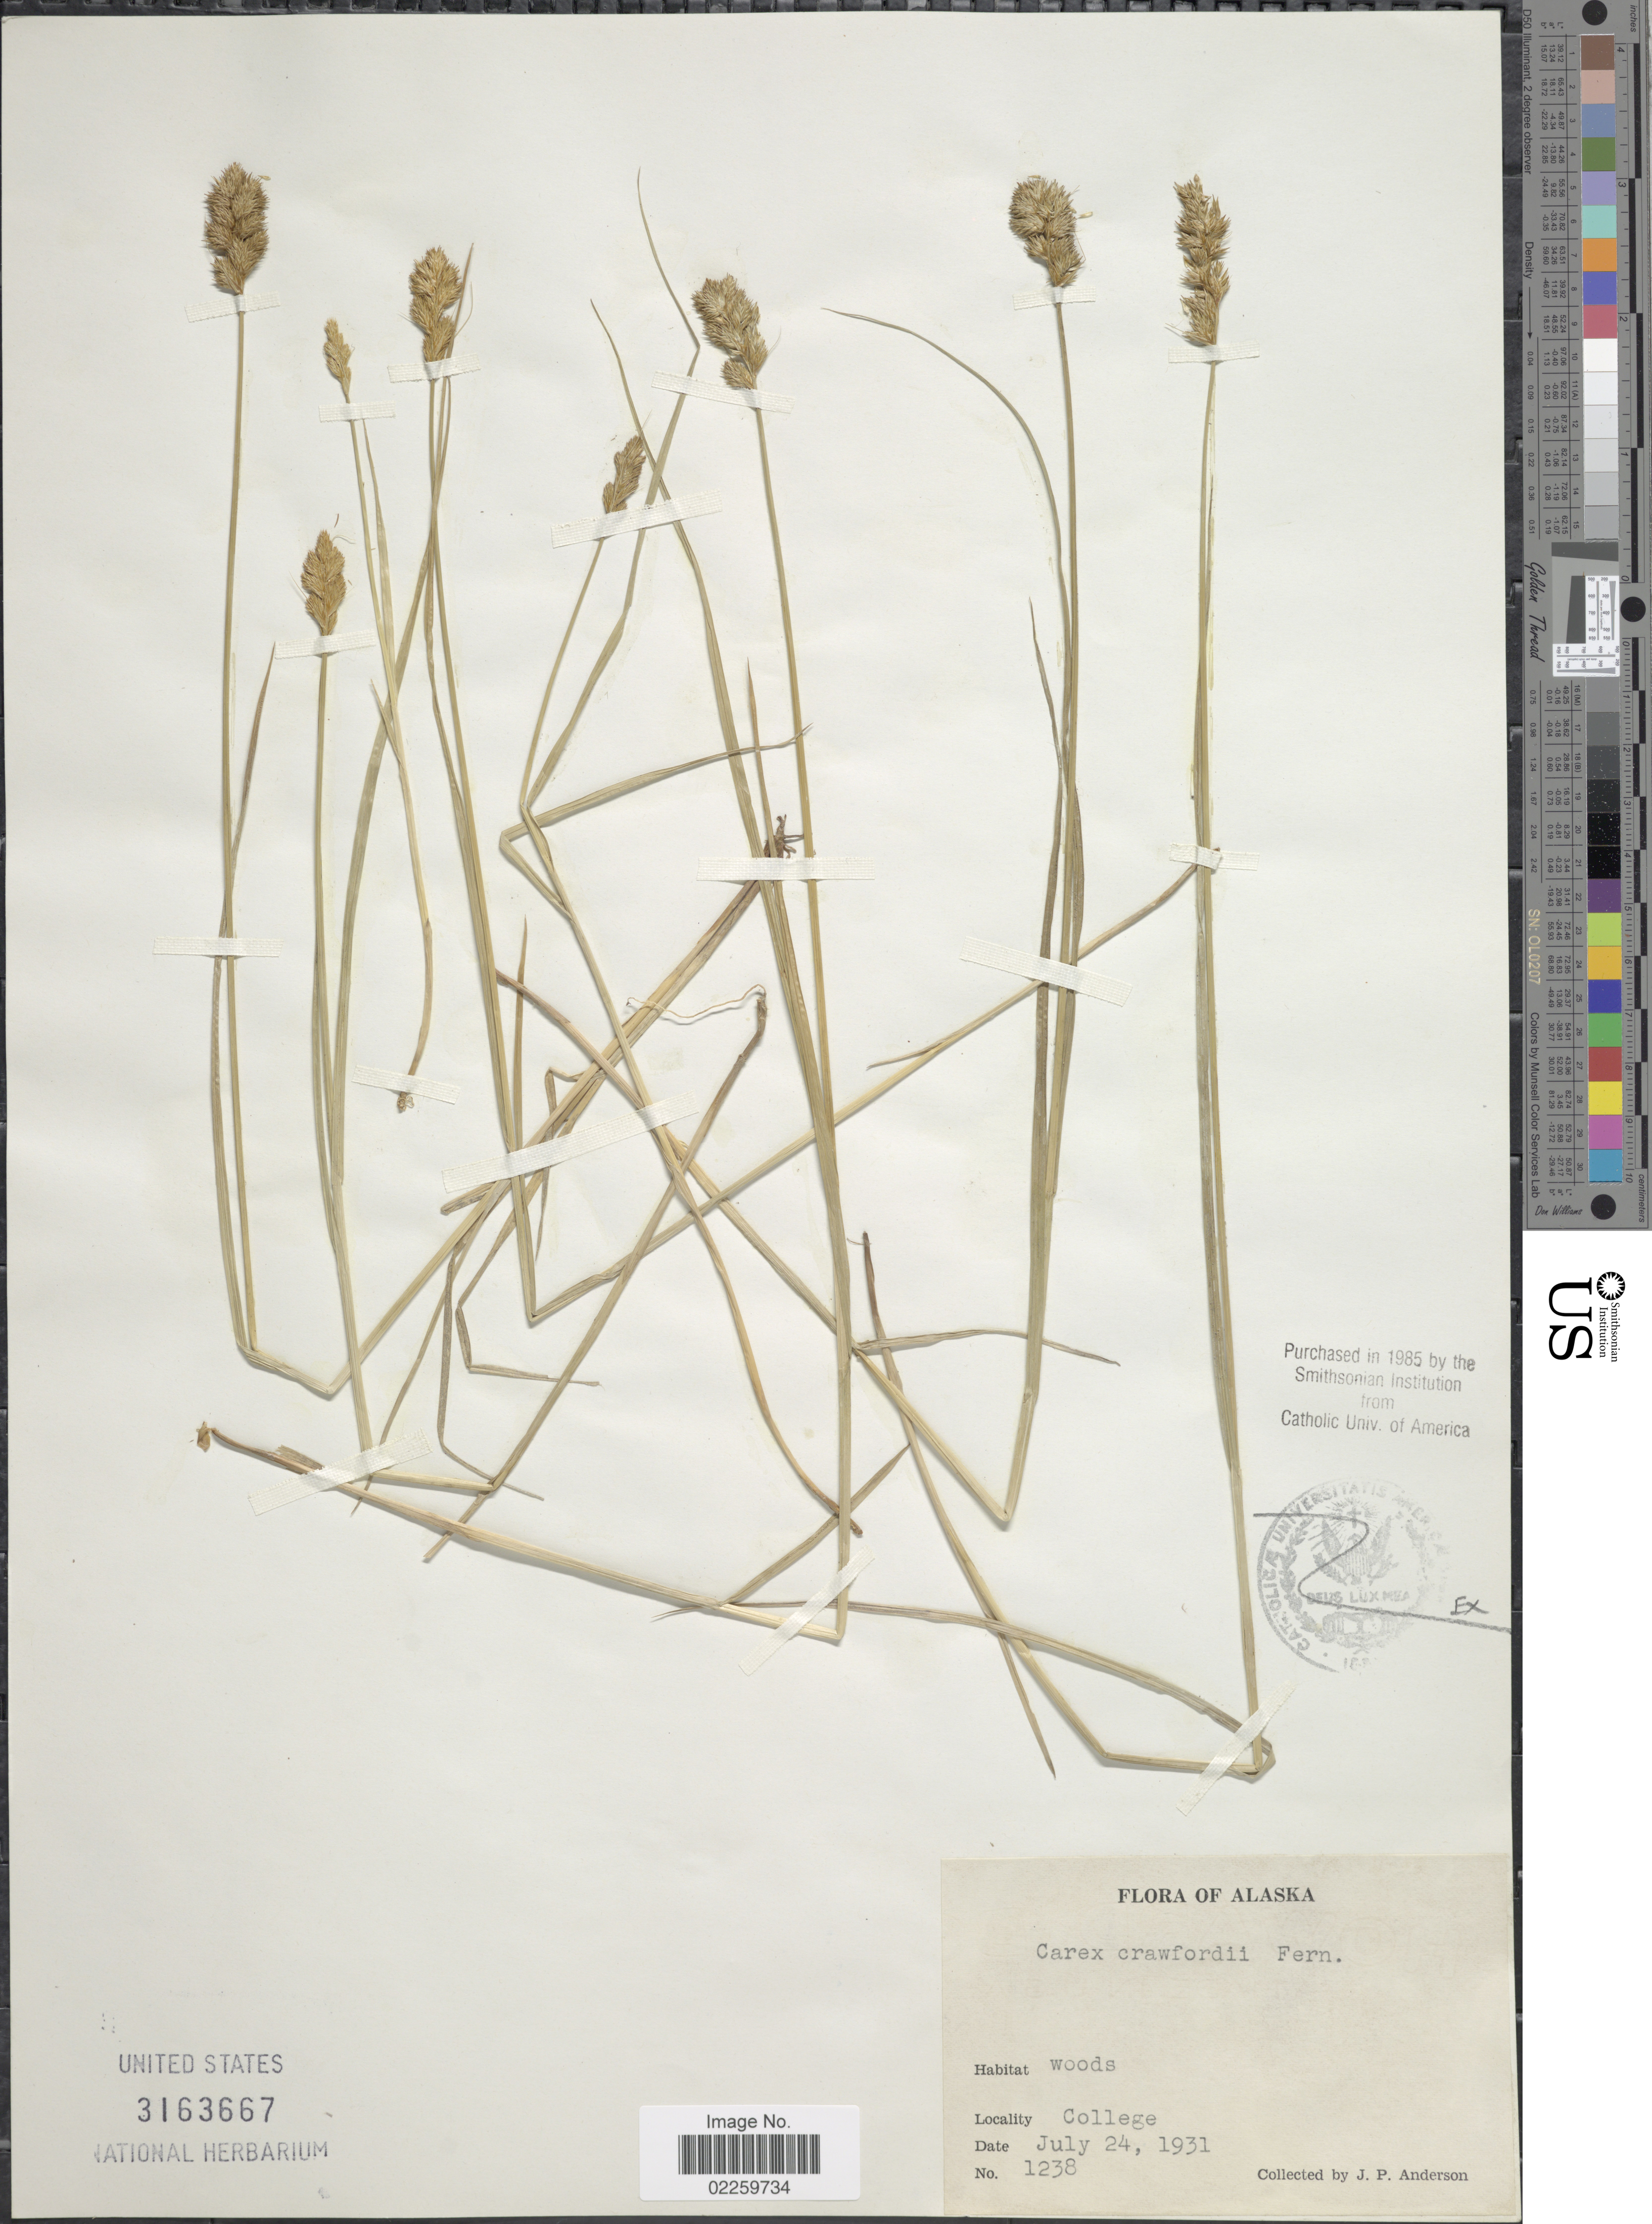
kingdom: Plantae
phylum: Tracheophyta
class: Liliopsida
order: Poales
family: Cyperaceae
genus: Carex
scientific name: Carex crawfordii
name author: Fernald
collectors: J. P. Anderson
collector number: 1238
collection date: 1931-07-24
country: United States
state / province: Alaska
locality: Woods, College.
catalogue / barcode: US 3163667